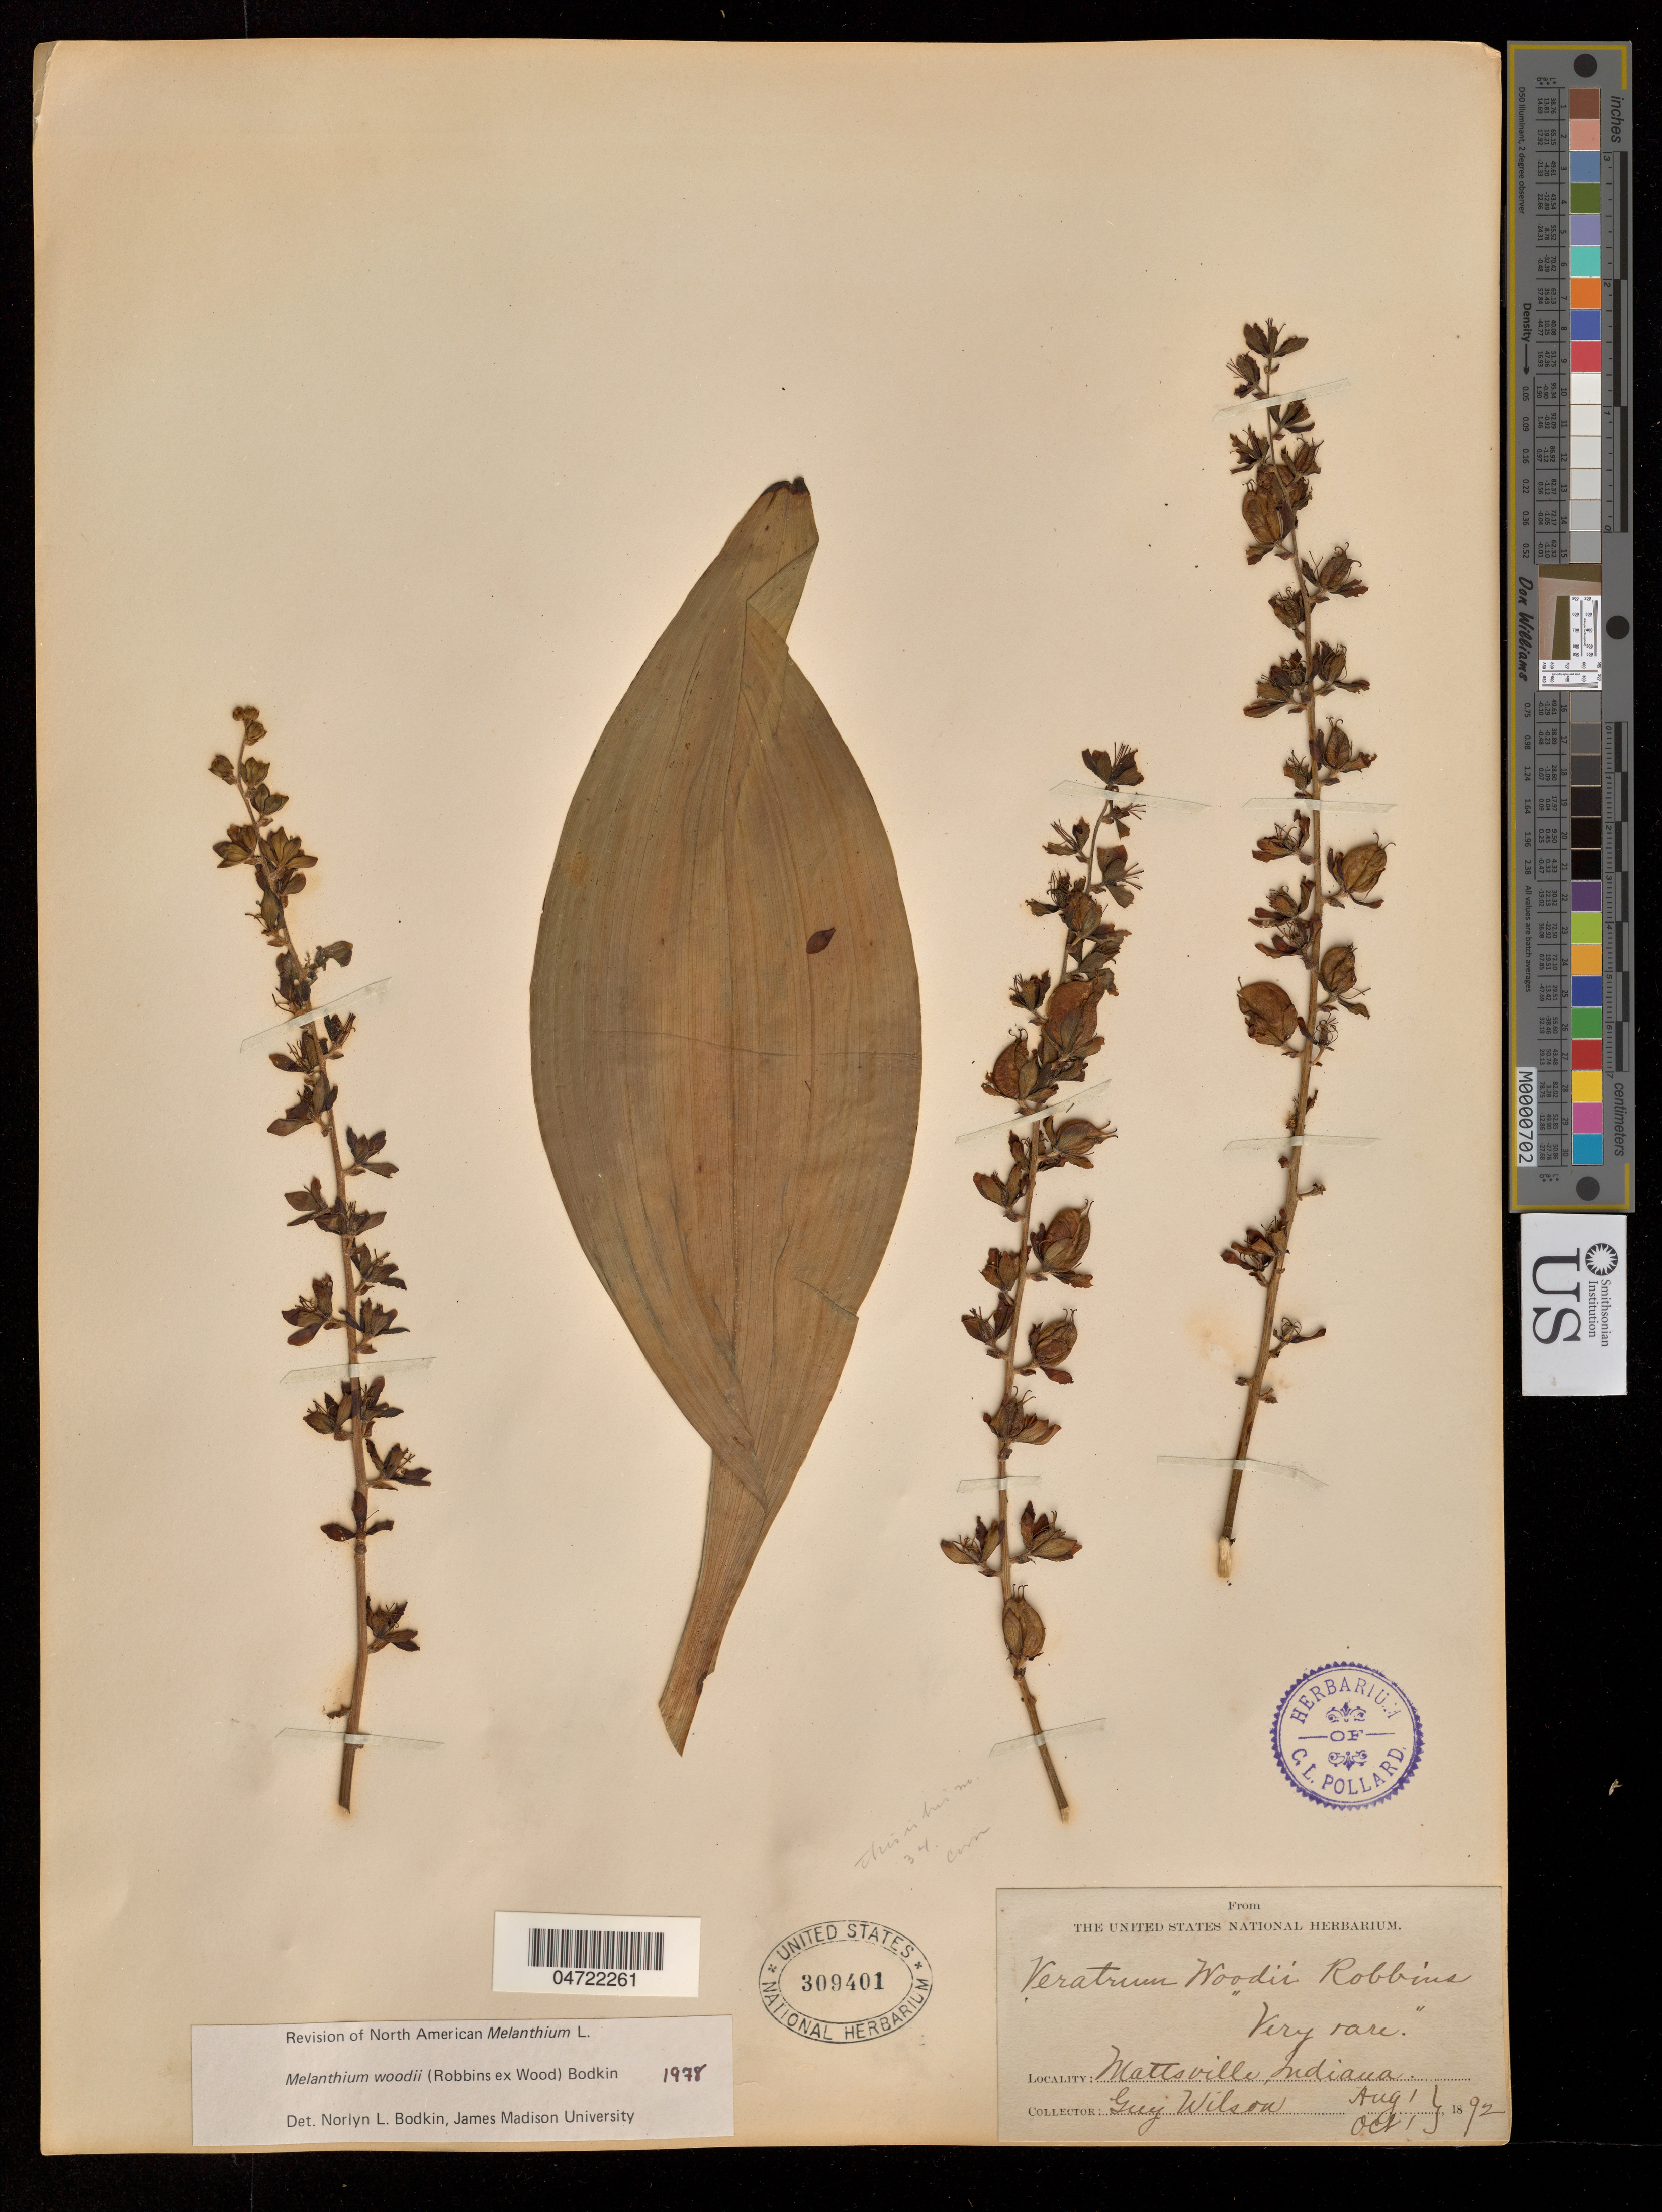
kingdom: Plantae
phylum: Tracheophyta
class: Liliopsida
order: Liliales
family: Melanthiaceae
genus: Melanthium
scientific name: Melanthium woodii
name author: (J.W. Robbins ex Alph. Wood) Bodkin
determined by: Bodkin, N. L.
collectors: G. Wilson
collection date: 1892-08-01/1892-10-01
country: United States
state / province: Indiana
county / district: Morgan County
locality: Near Mattsville.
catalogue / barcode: US 309401